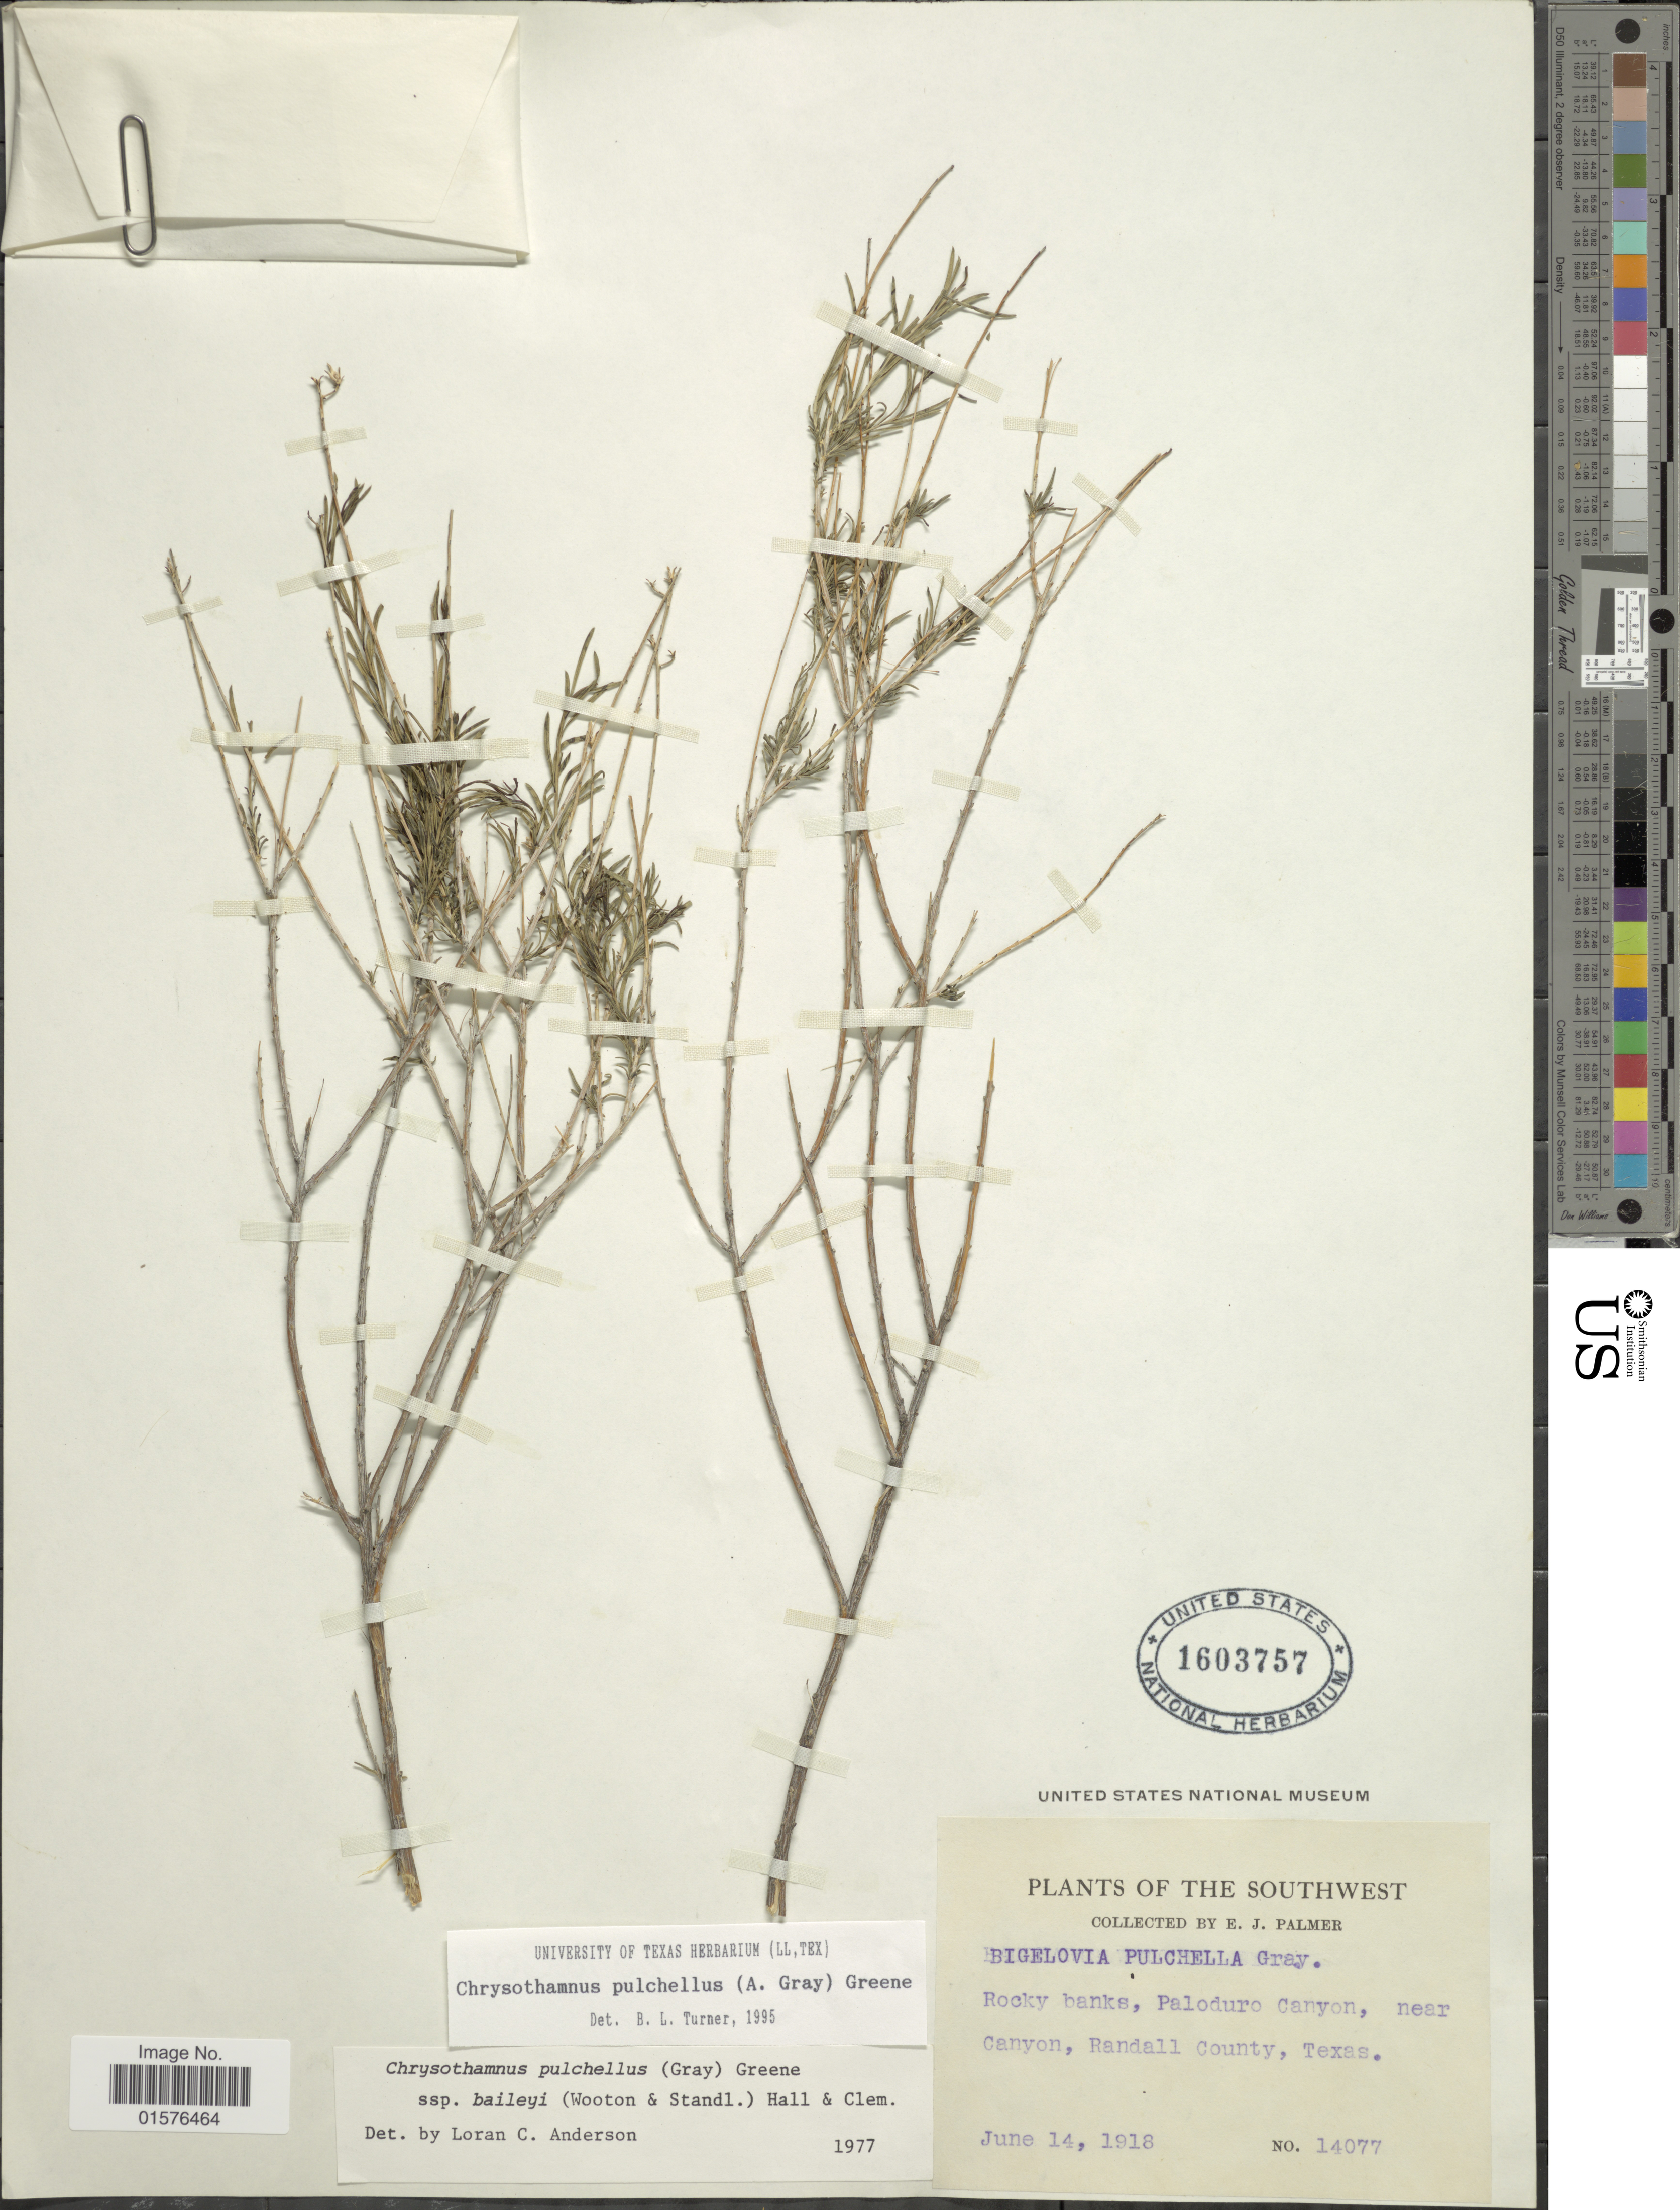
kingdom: Plantae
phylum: Tracheophyta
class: Magnoliopsida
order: Asterales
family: Asteraceae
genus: Lorandersonia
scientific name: Lorandersonia baileyi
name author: (Wooton & Standl.) et al.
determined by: Urbatsch, Lowell E., Curator (LSU), Louisiana State University (UNITED STATES)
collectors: E. J. Palmer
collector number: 14077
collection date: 1918-06-14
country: United States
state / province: Texas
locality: The Southwest, Paloduro Canyon, near Canyon, Randall County.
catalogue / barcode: US 1603757